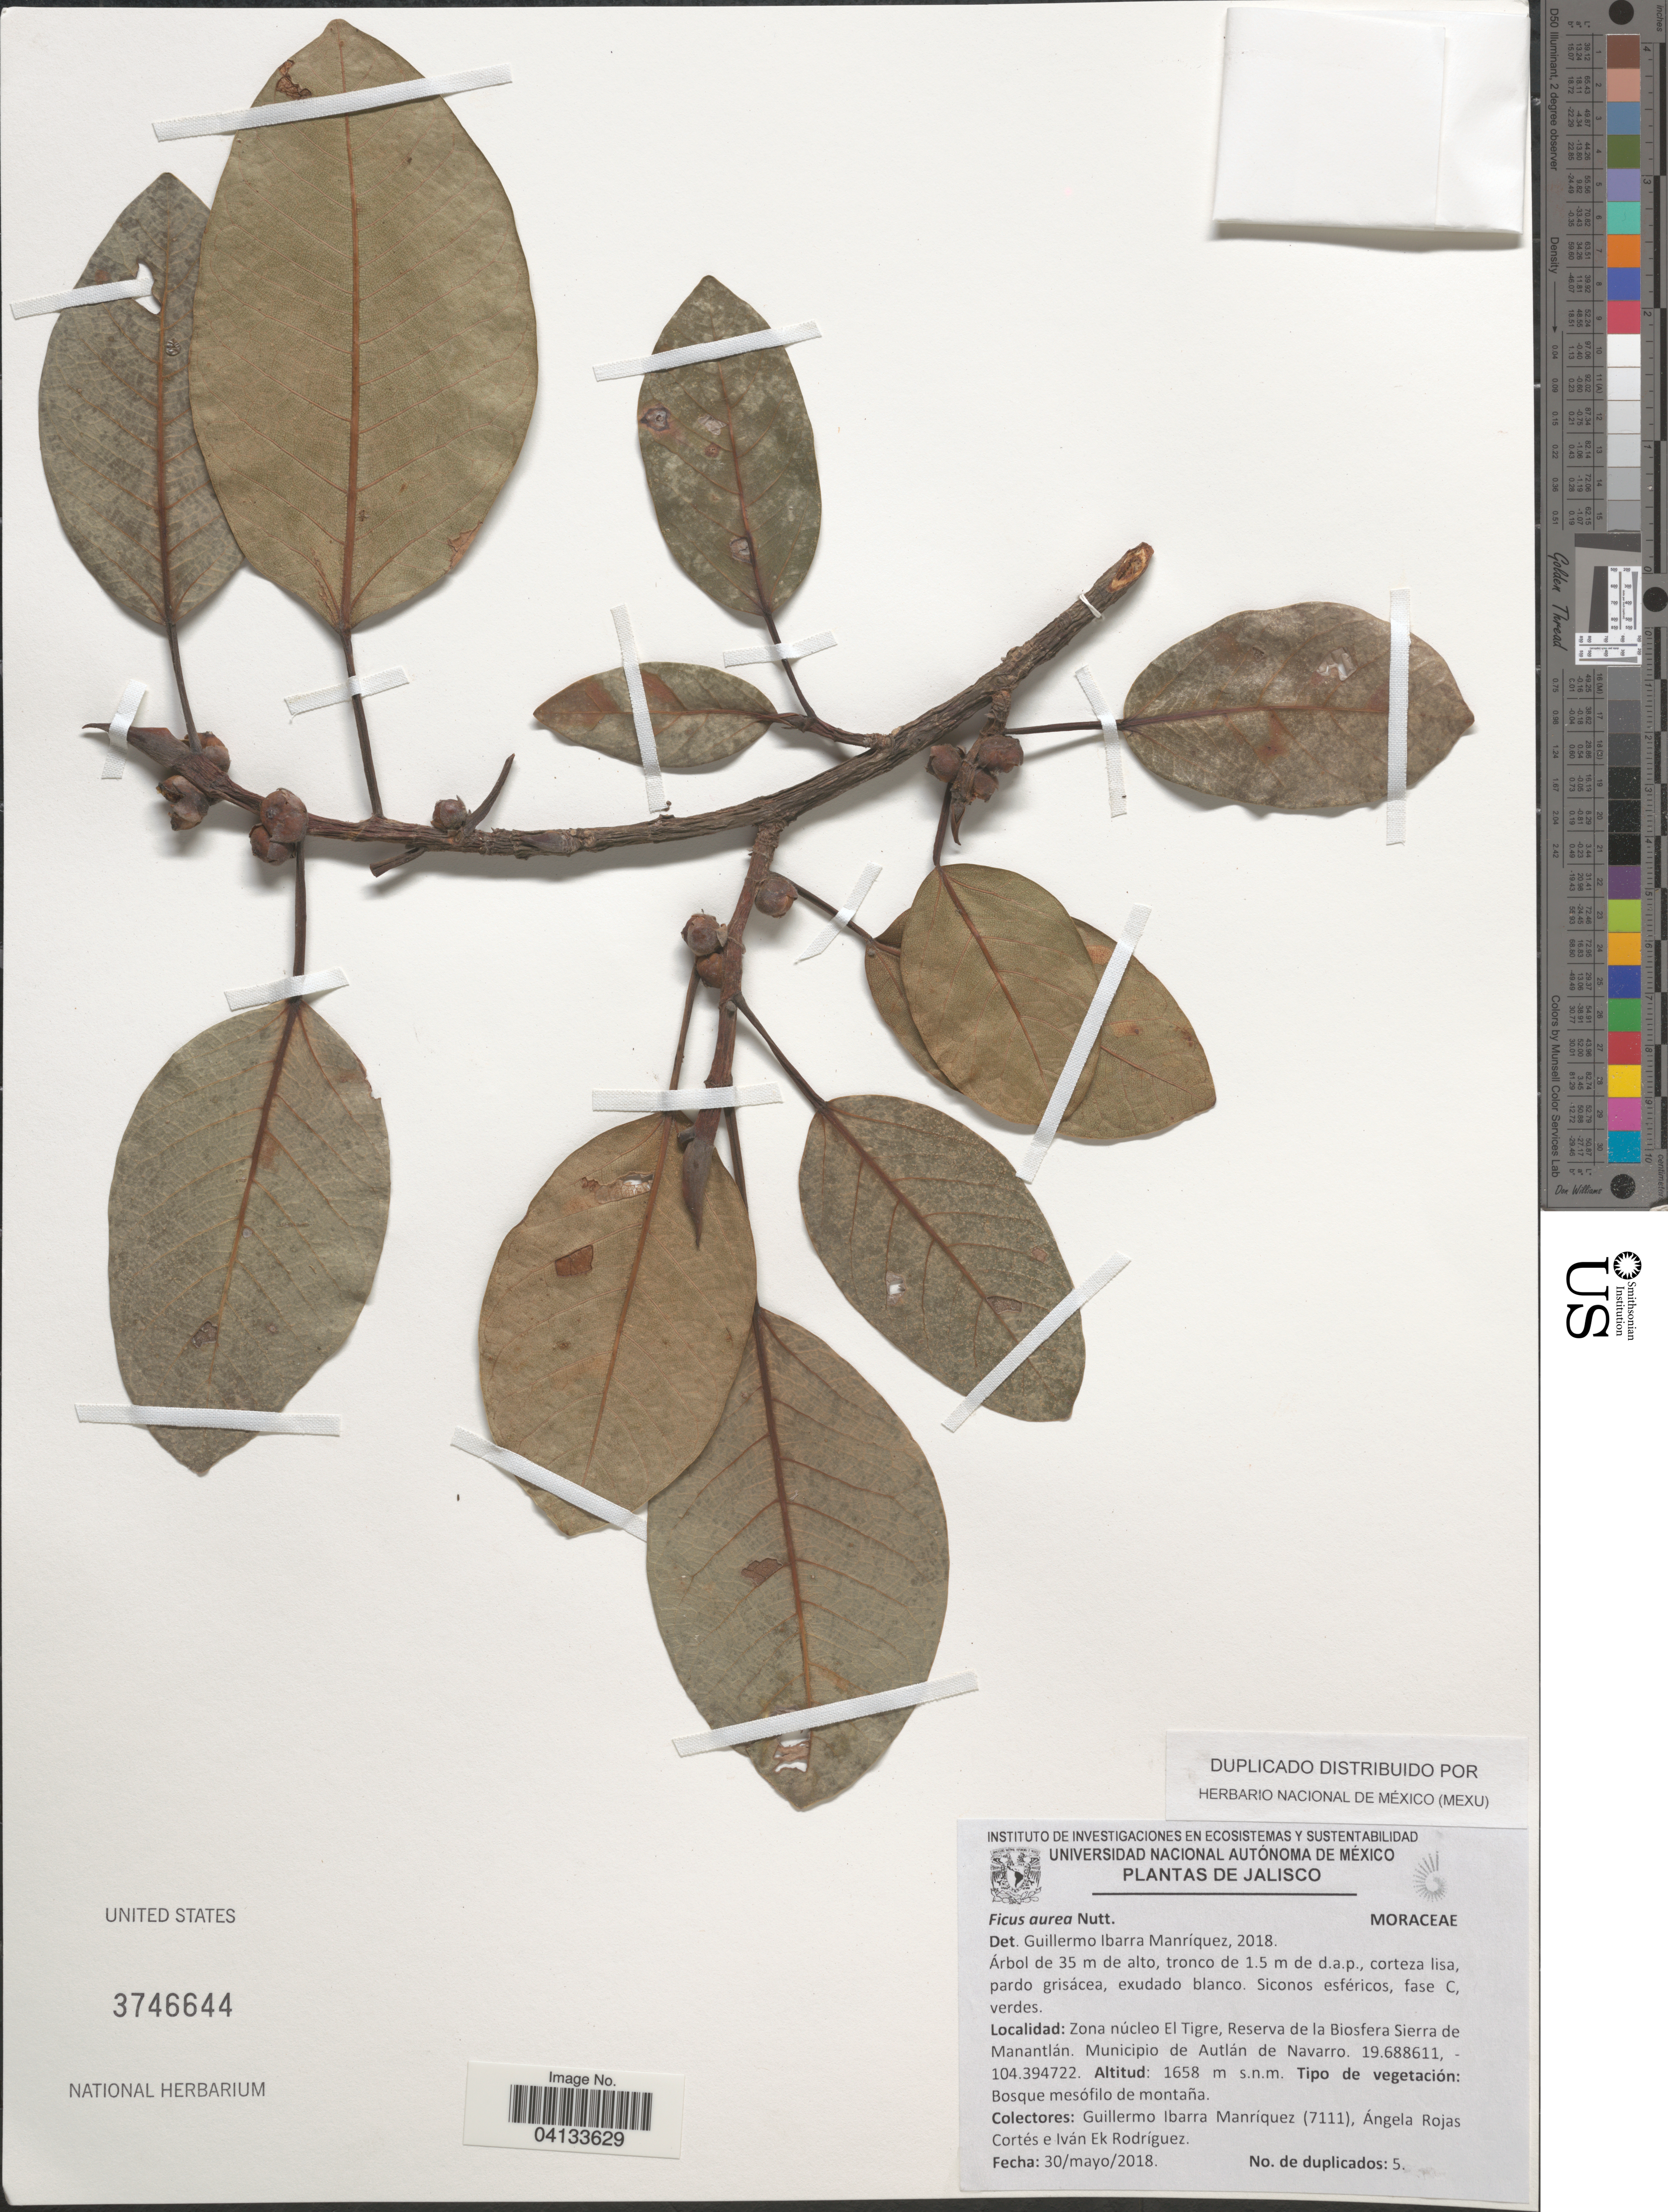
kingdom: Plantae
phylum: Tracheophyta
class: Magnoliopsida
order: Rosales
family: Moraceae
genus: Ficus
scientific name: Ficus aurea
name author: Nutt.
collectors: G. Ibarra-Manríquez, A. Rojas & I. Rodríguez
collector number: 7111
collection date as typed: Transcribed d/m/y: 30/5/2018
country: Mexico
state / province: Jalisco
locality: Zona núcleo El Tigre, Reserva de la Biosfera Sierra de Manantlán. Municipio de Autlán de Navarro.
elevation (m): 1658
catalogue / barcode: US 3746644